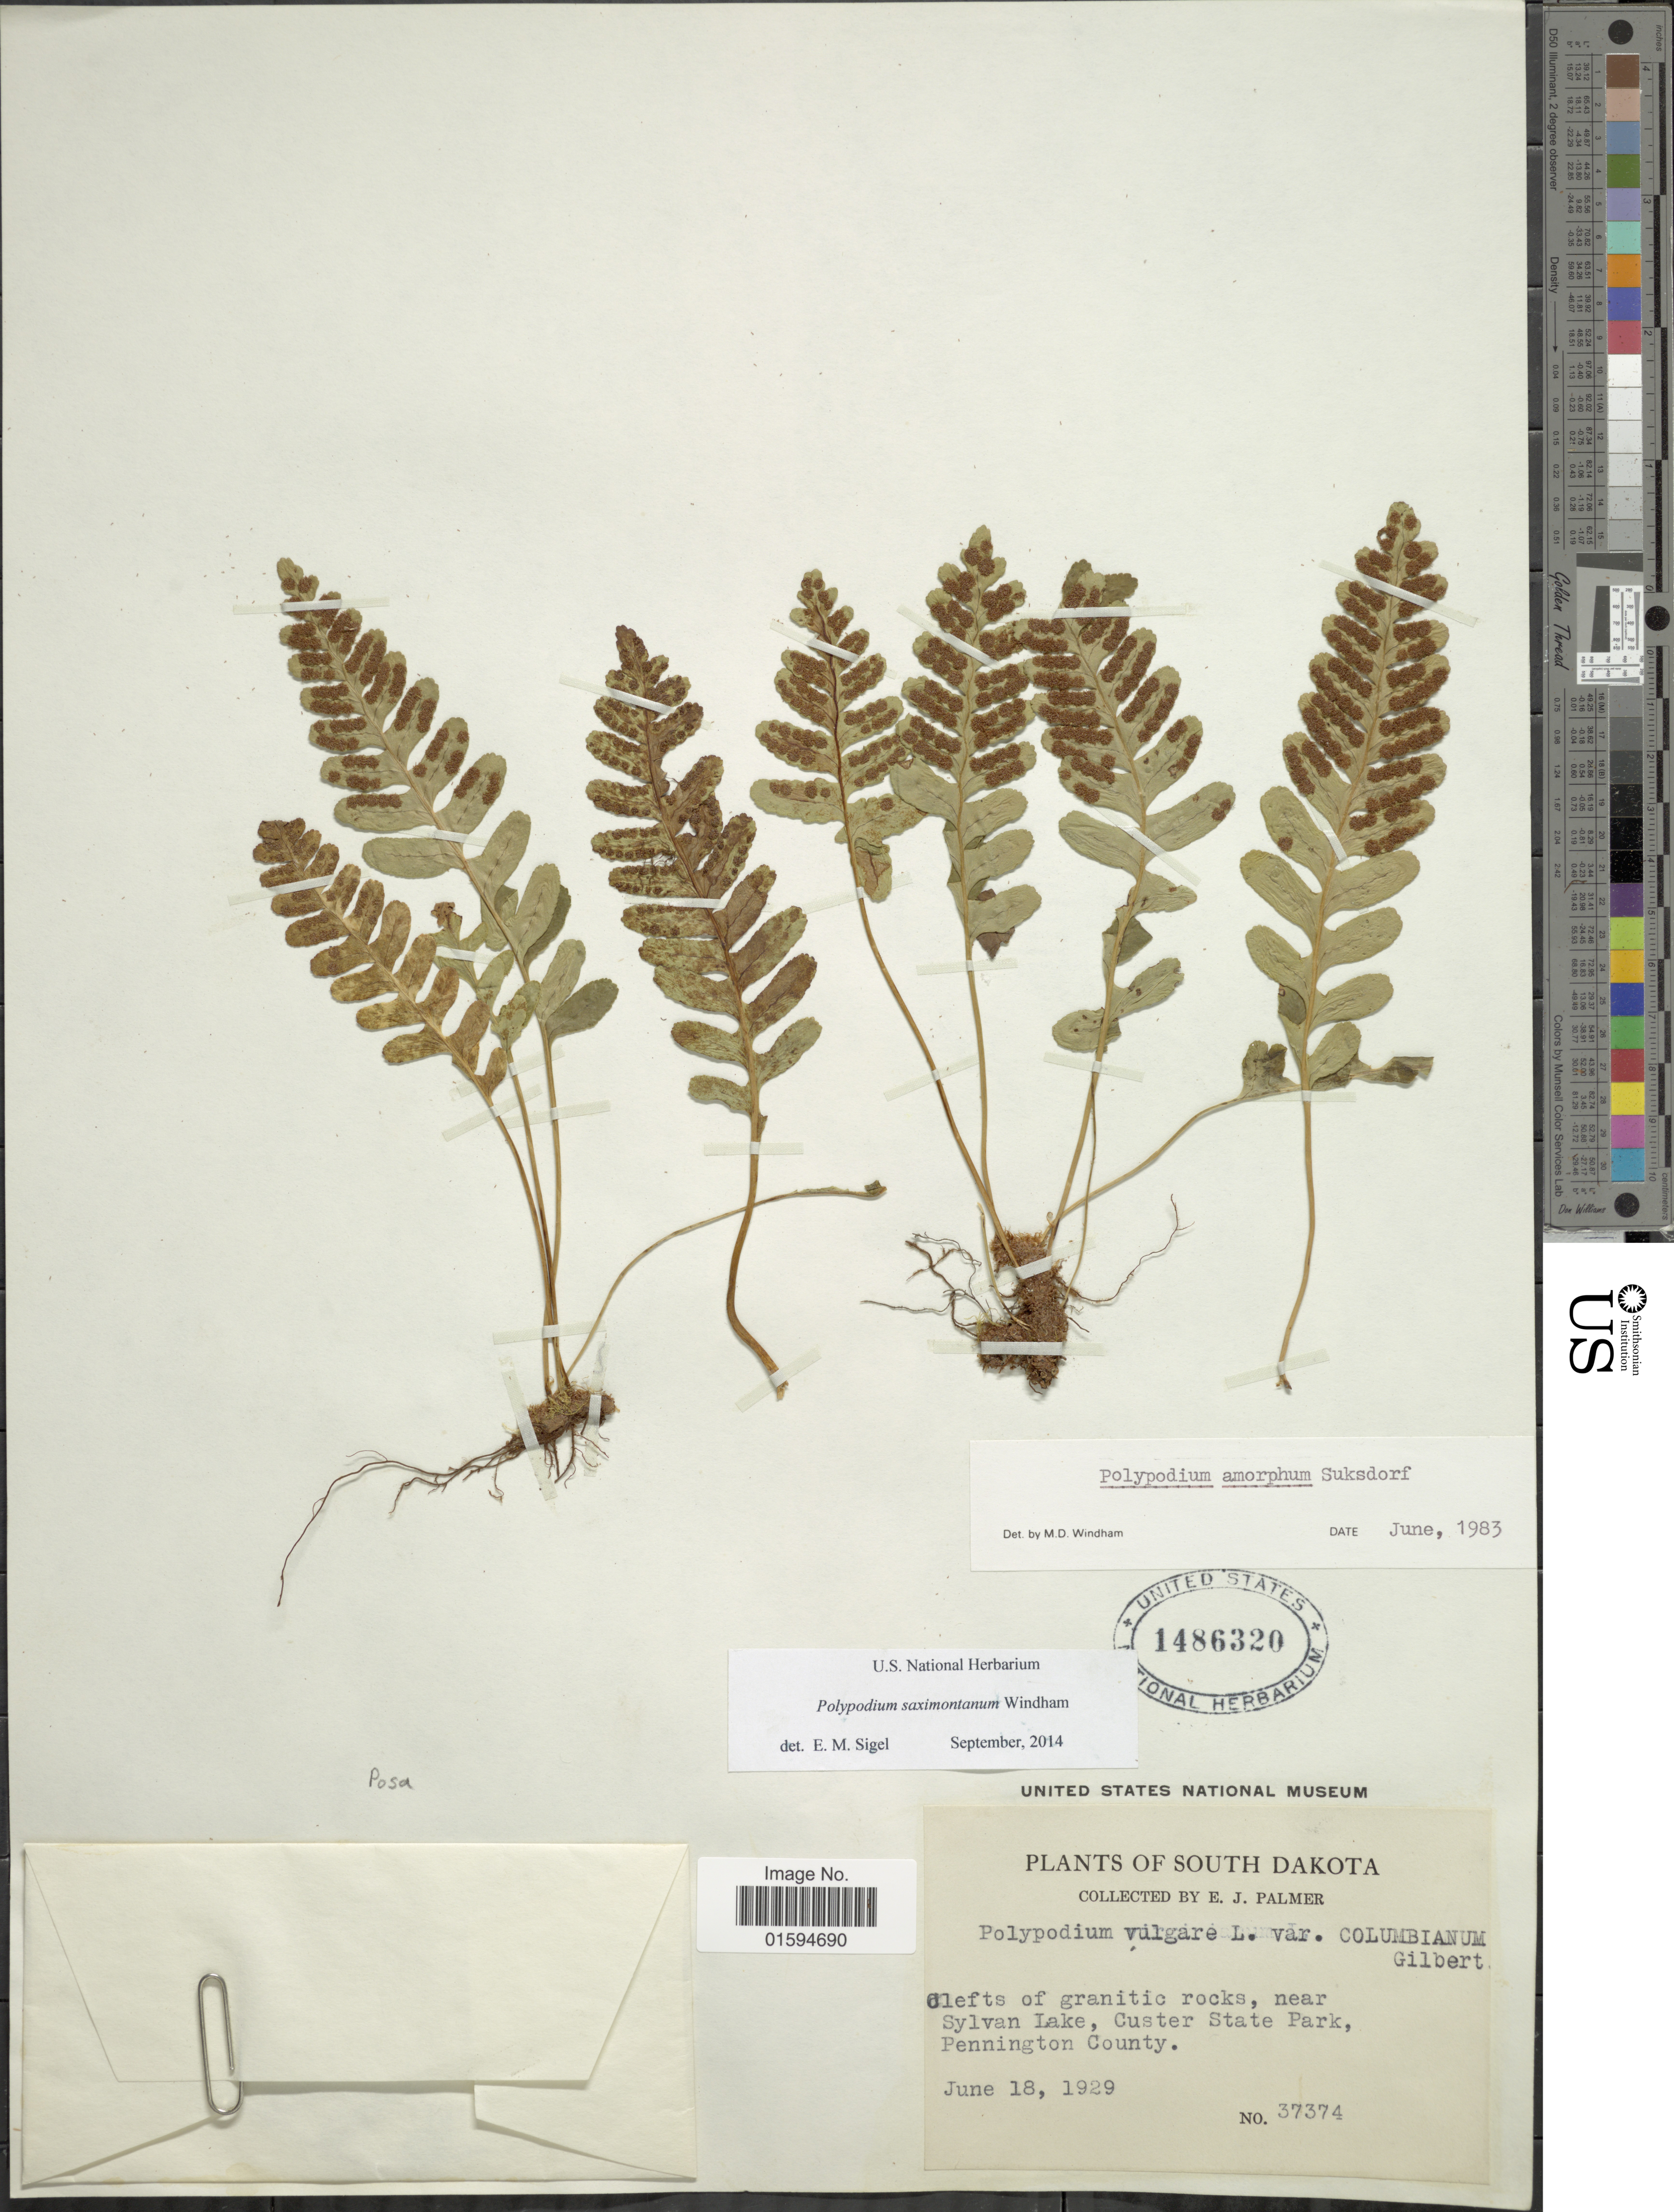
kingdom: Plantae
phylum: Tracheophyta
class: Polypodiopsida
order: Polypodiales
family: Polypodiaceae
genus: Polypodium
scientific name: Polypodium saximontanum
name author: Windham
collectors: E. J. Palmer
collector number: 37374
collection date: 1929-06-18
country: United States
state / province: South Dakota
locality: Sylvan Lake, Custer state Park, Pennington County.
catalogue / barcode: US 1486320